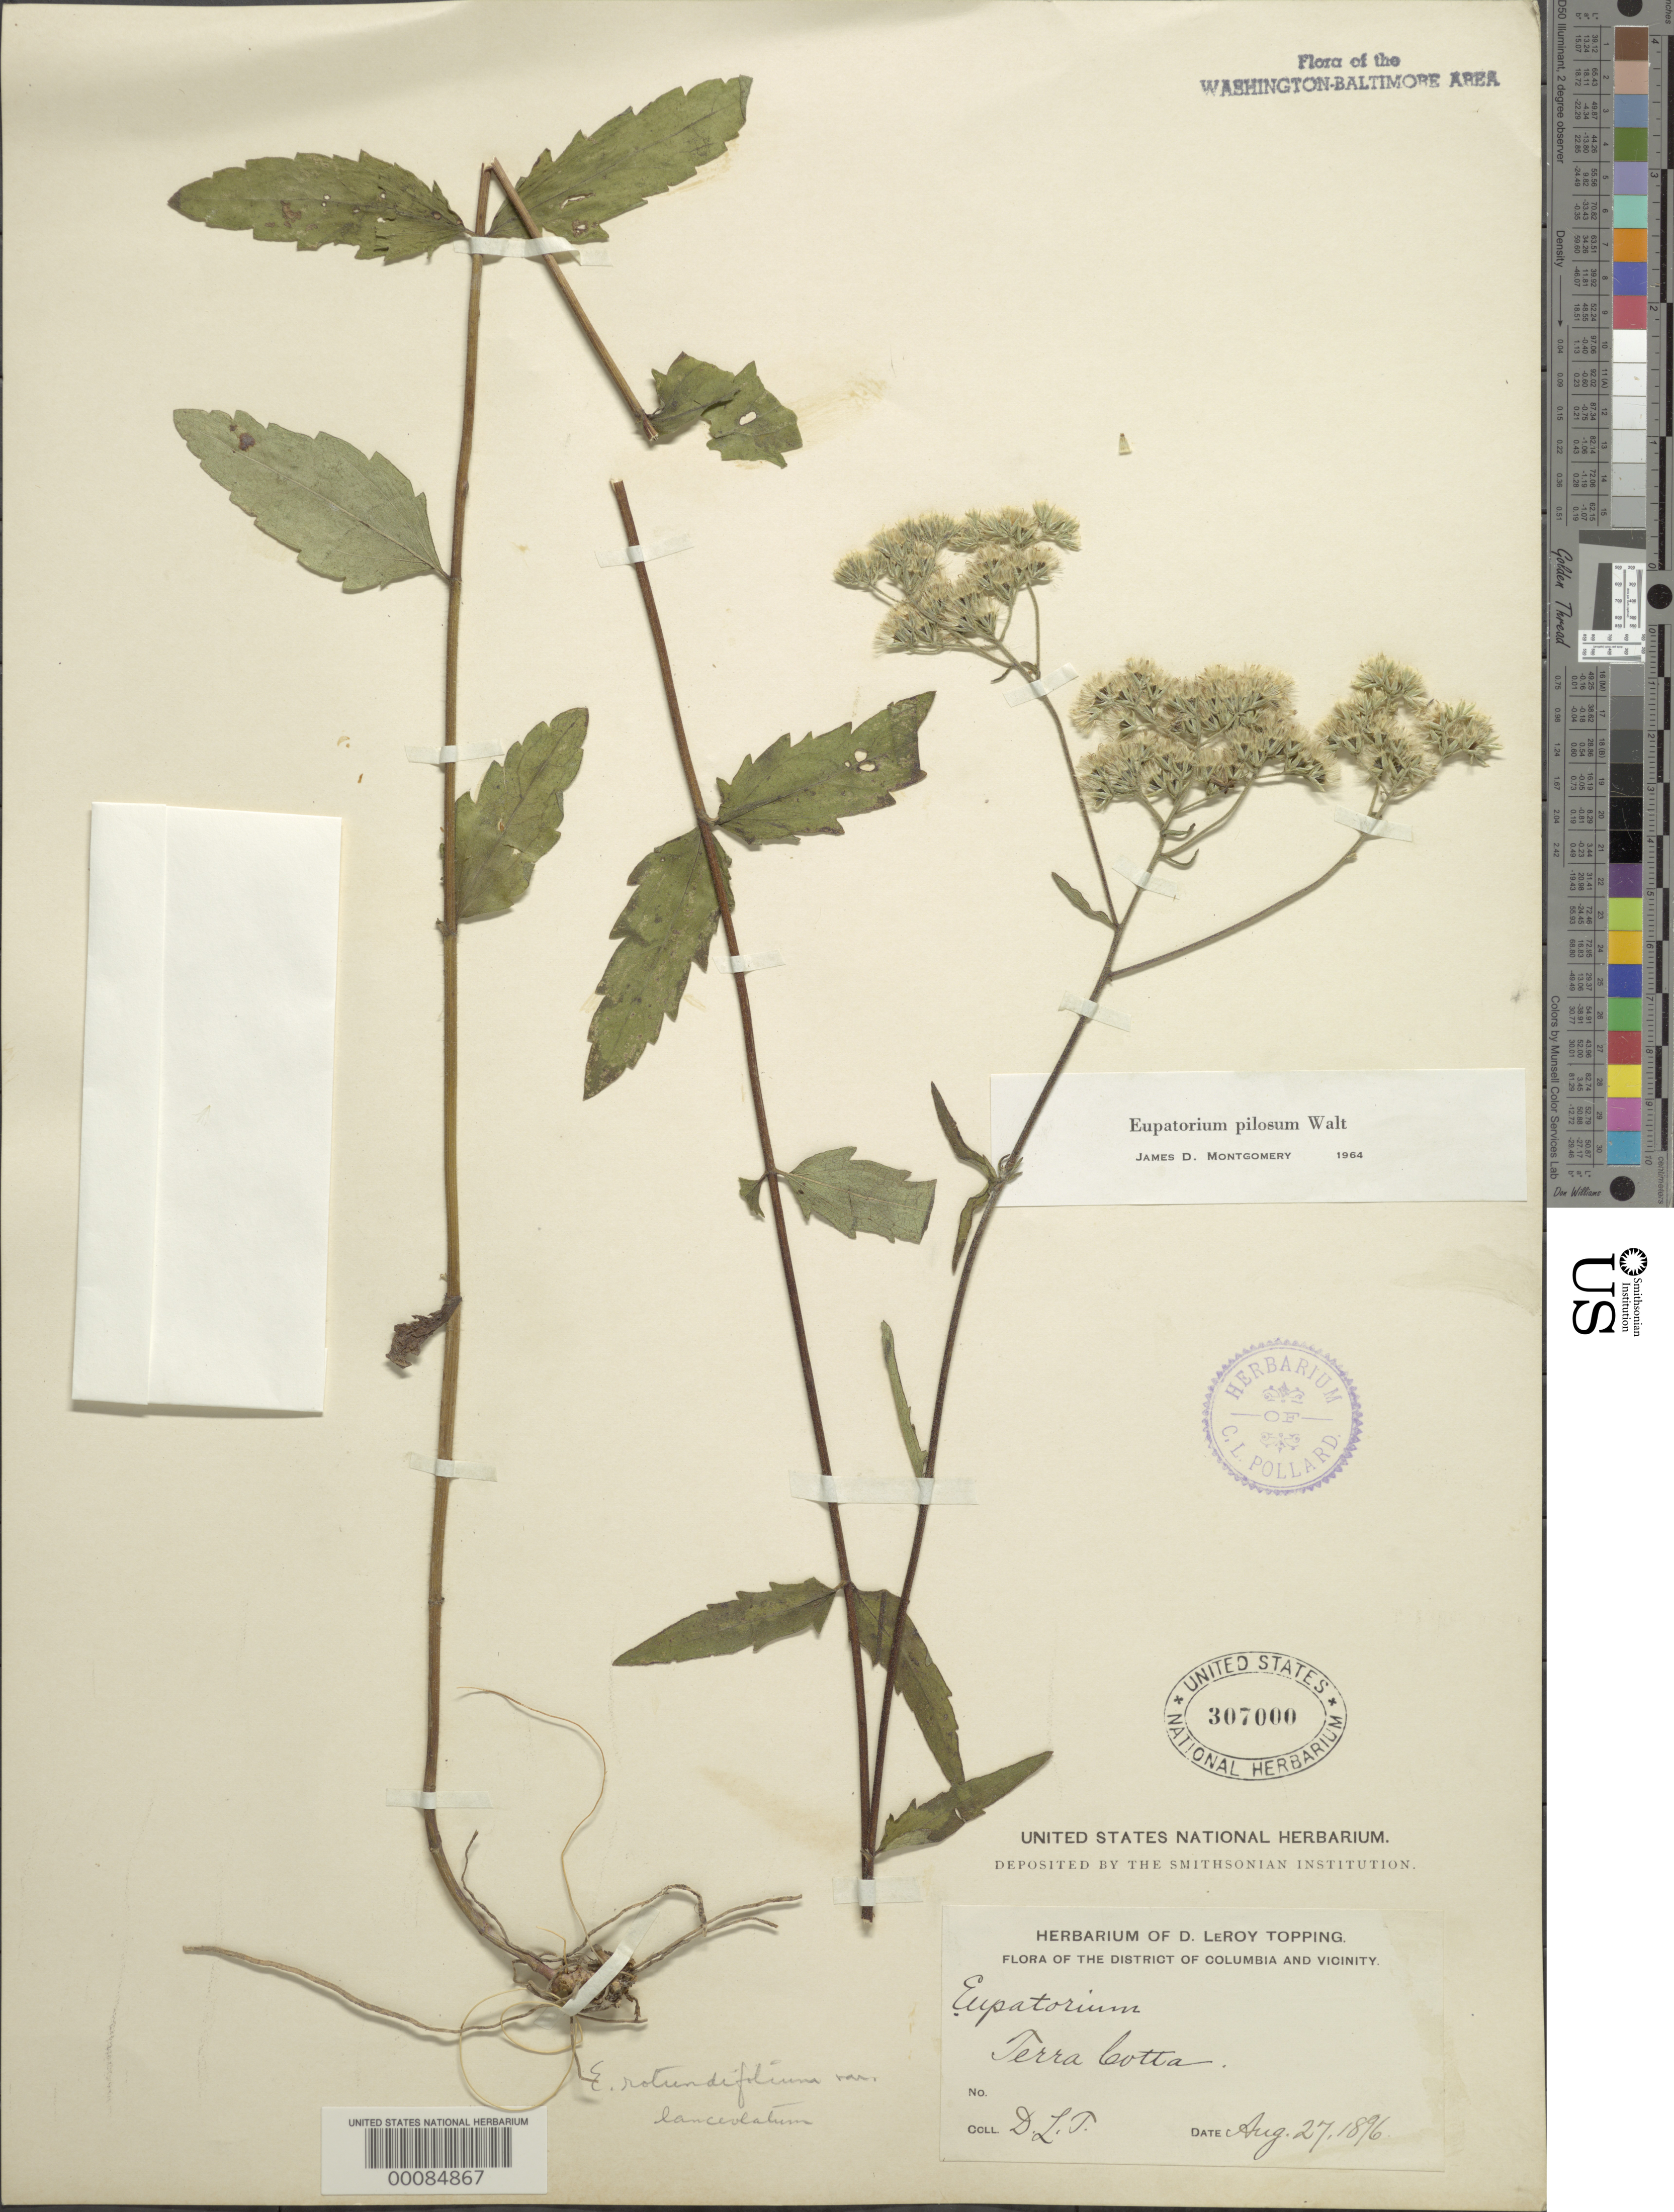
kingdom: Plantae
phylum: Tracheophyta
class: Magnoliopsida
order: Asterales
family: Asteraceae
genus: Eupatorium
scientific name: Eupatorium pilosum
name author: Walter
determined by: Montgomery, J. D.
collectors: D. L. Topping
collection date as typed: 27 Aug 1896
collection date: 1896-08-27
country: United States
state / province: District of Columbia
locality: Terra Cotta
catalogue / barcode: US 307000